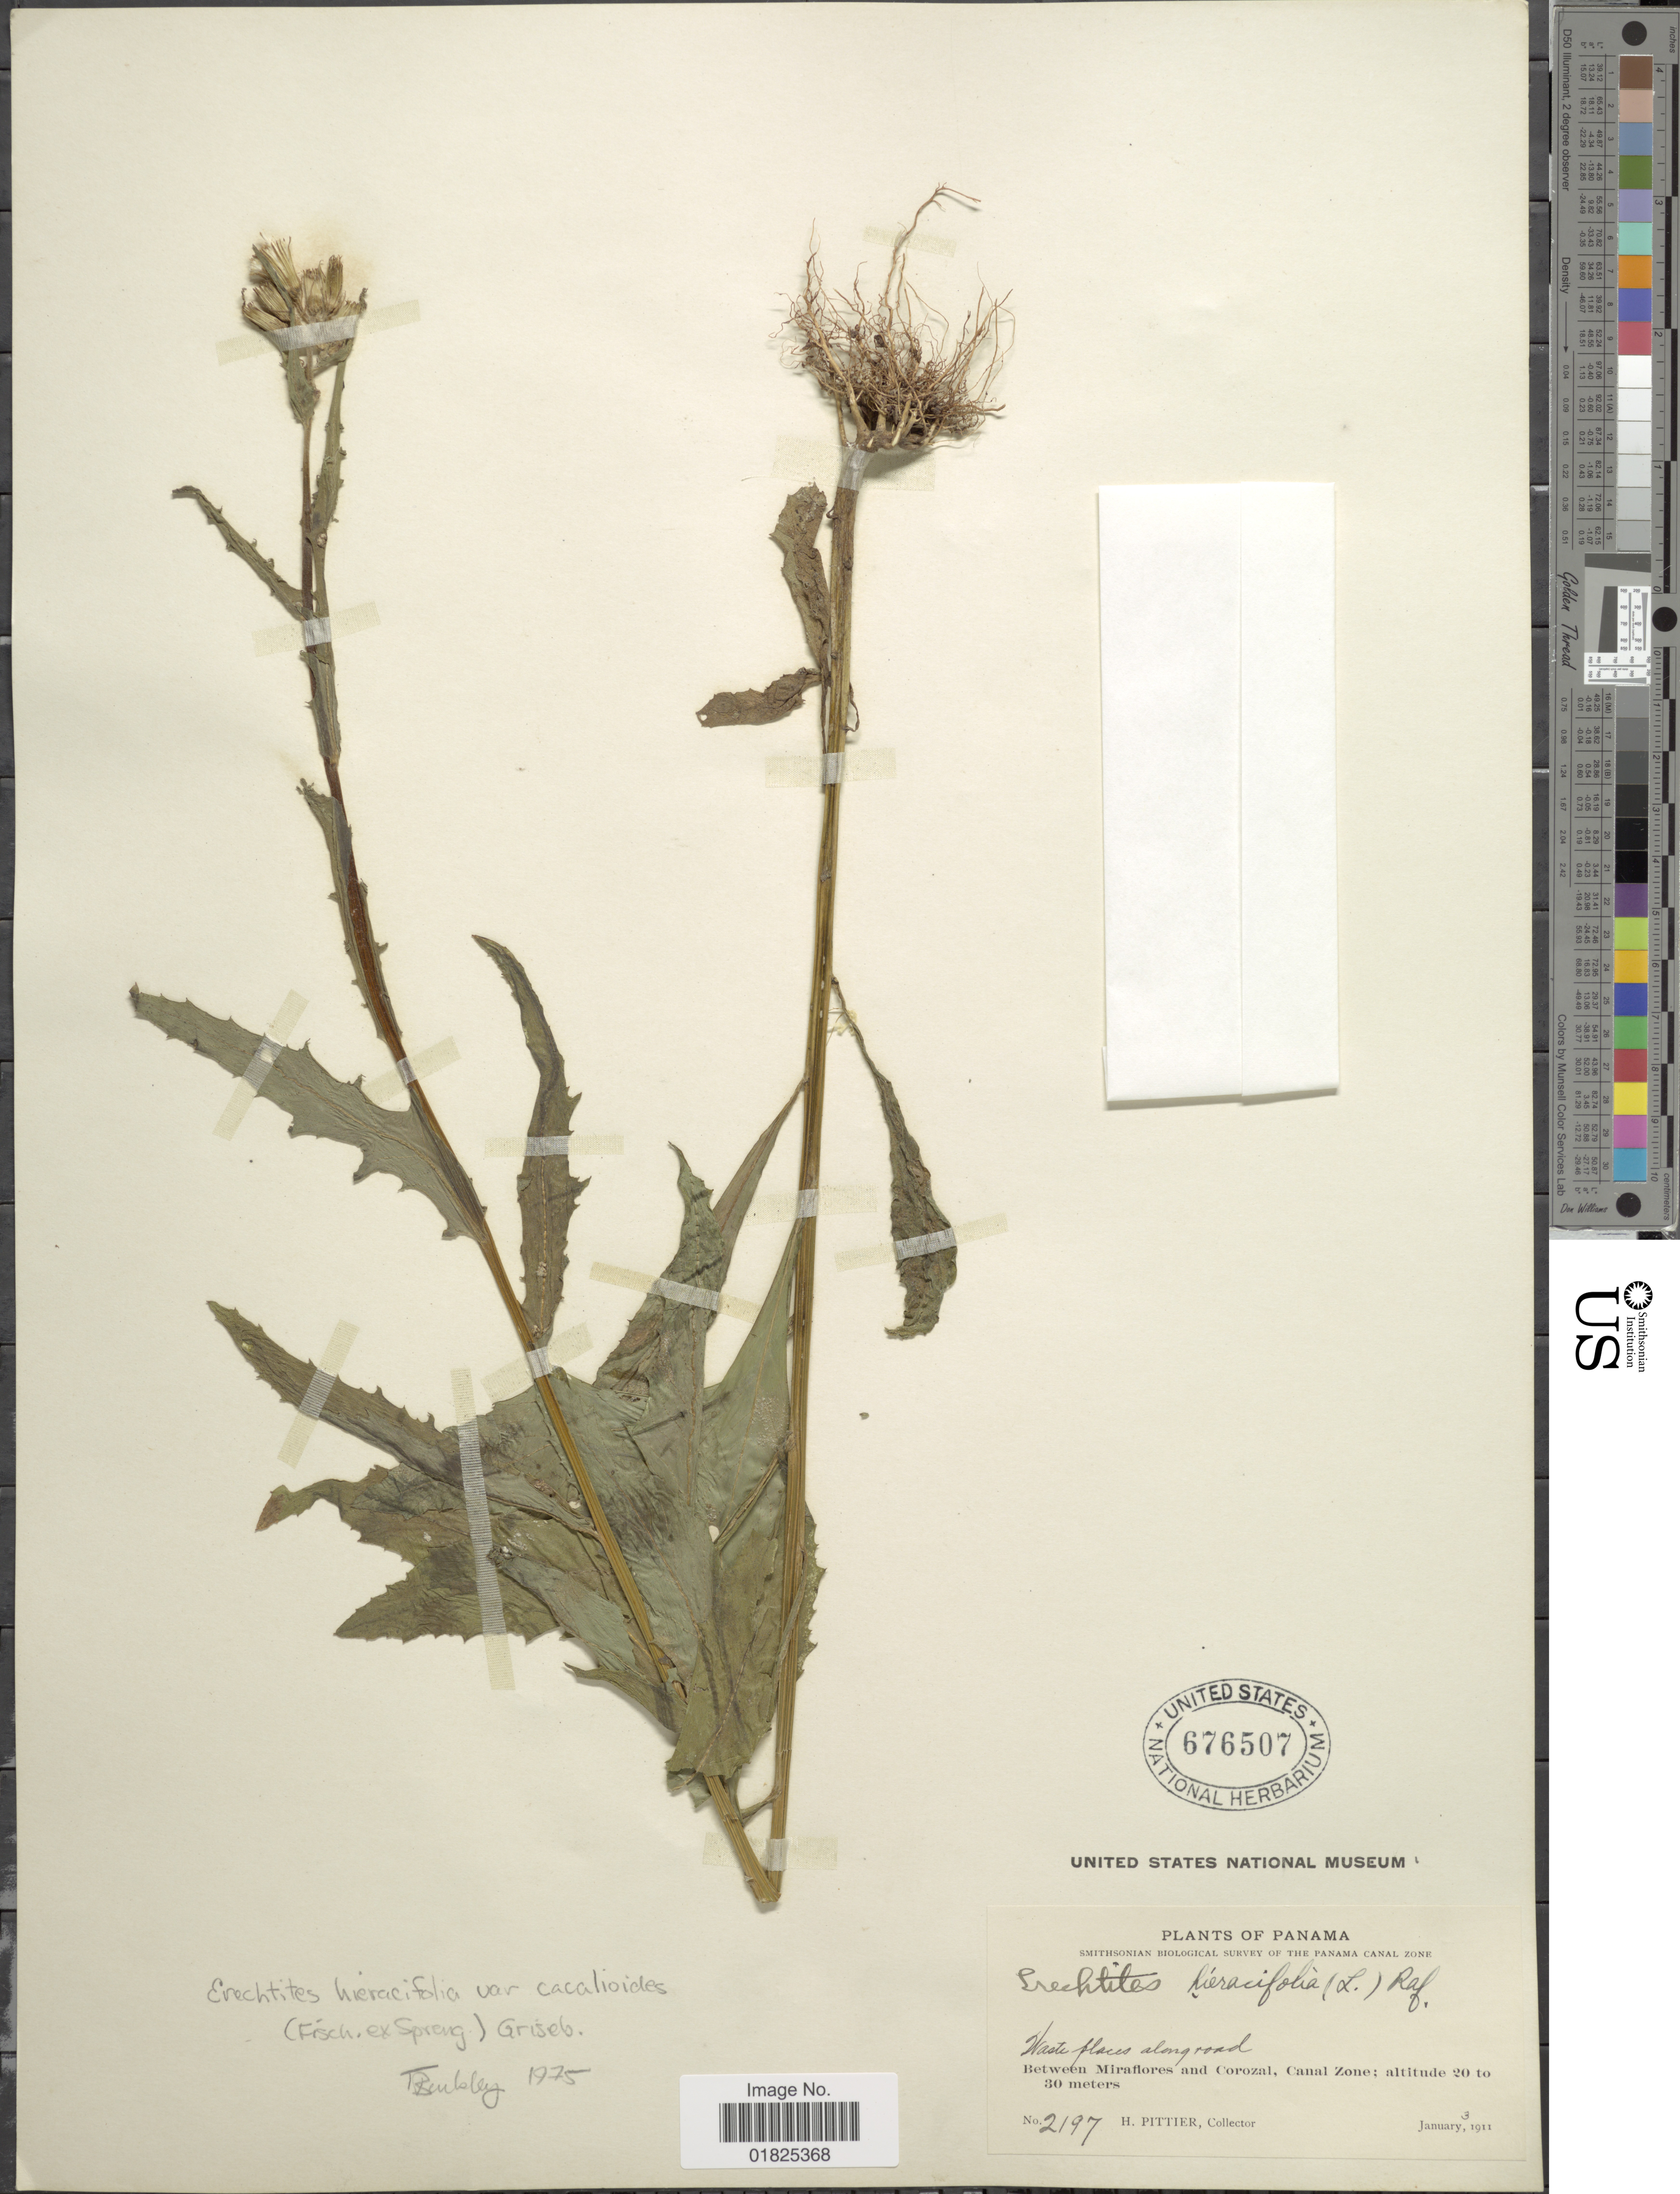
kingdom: Plantae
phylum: Tracheophyta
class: Magnoliopsida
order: Asterales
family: Asteraceae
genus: Erechtites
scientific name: Erechtites hieraciifolius var. cacaliodes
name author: (Fisch. ex Spreng.) Less. ex Griseb.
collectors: H. F. Pittier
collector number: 2197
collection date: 1911-01-03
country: Panama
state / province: Panamá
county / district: Canal Zone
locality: Panama Canal Zone, Between Miraflores and Corozal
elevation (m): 20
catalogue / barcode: US 67650